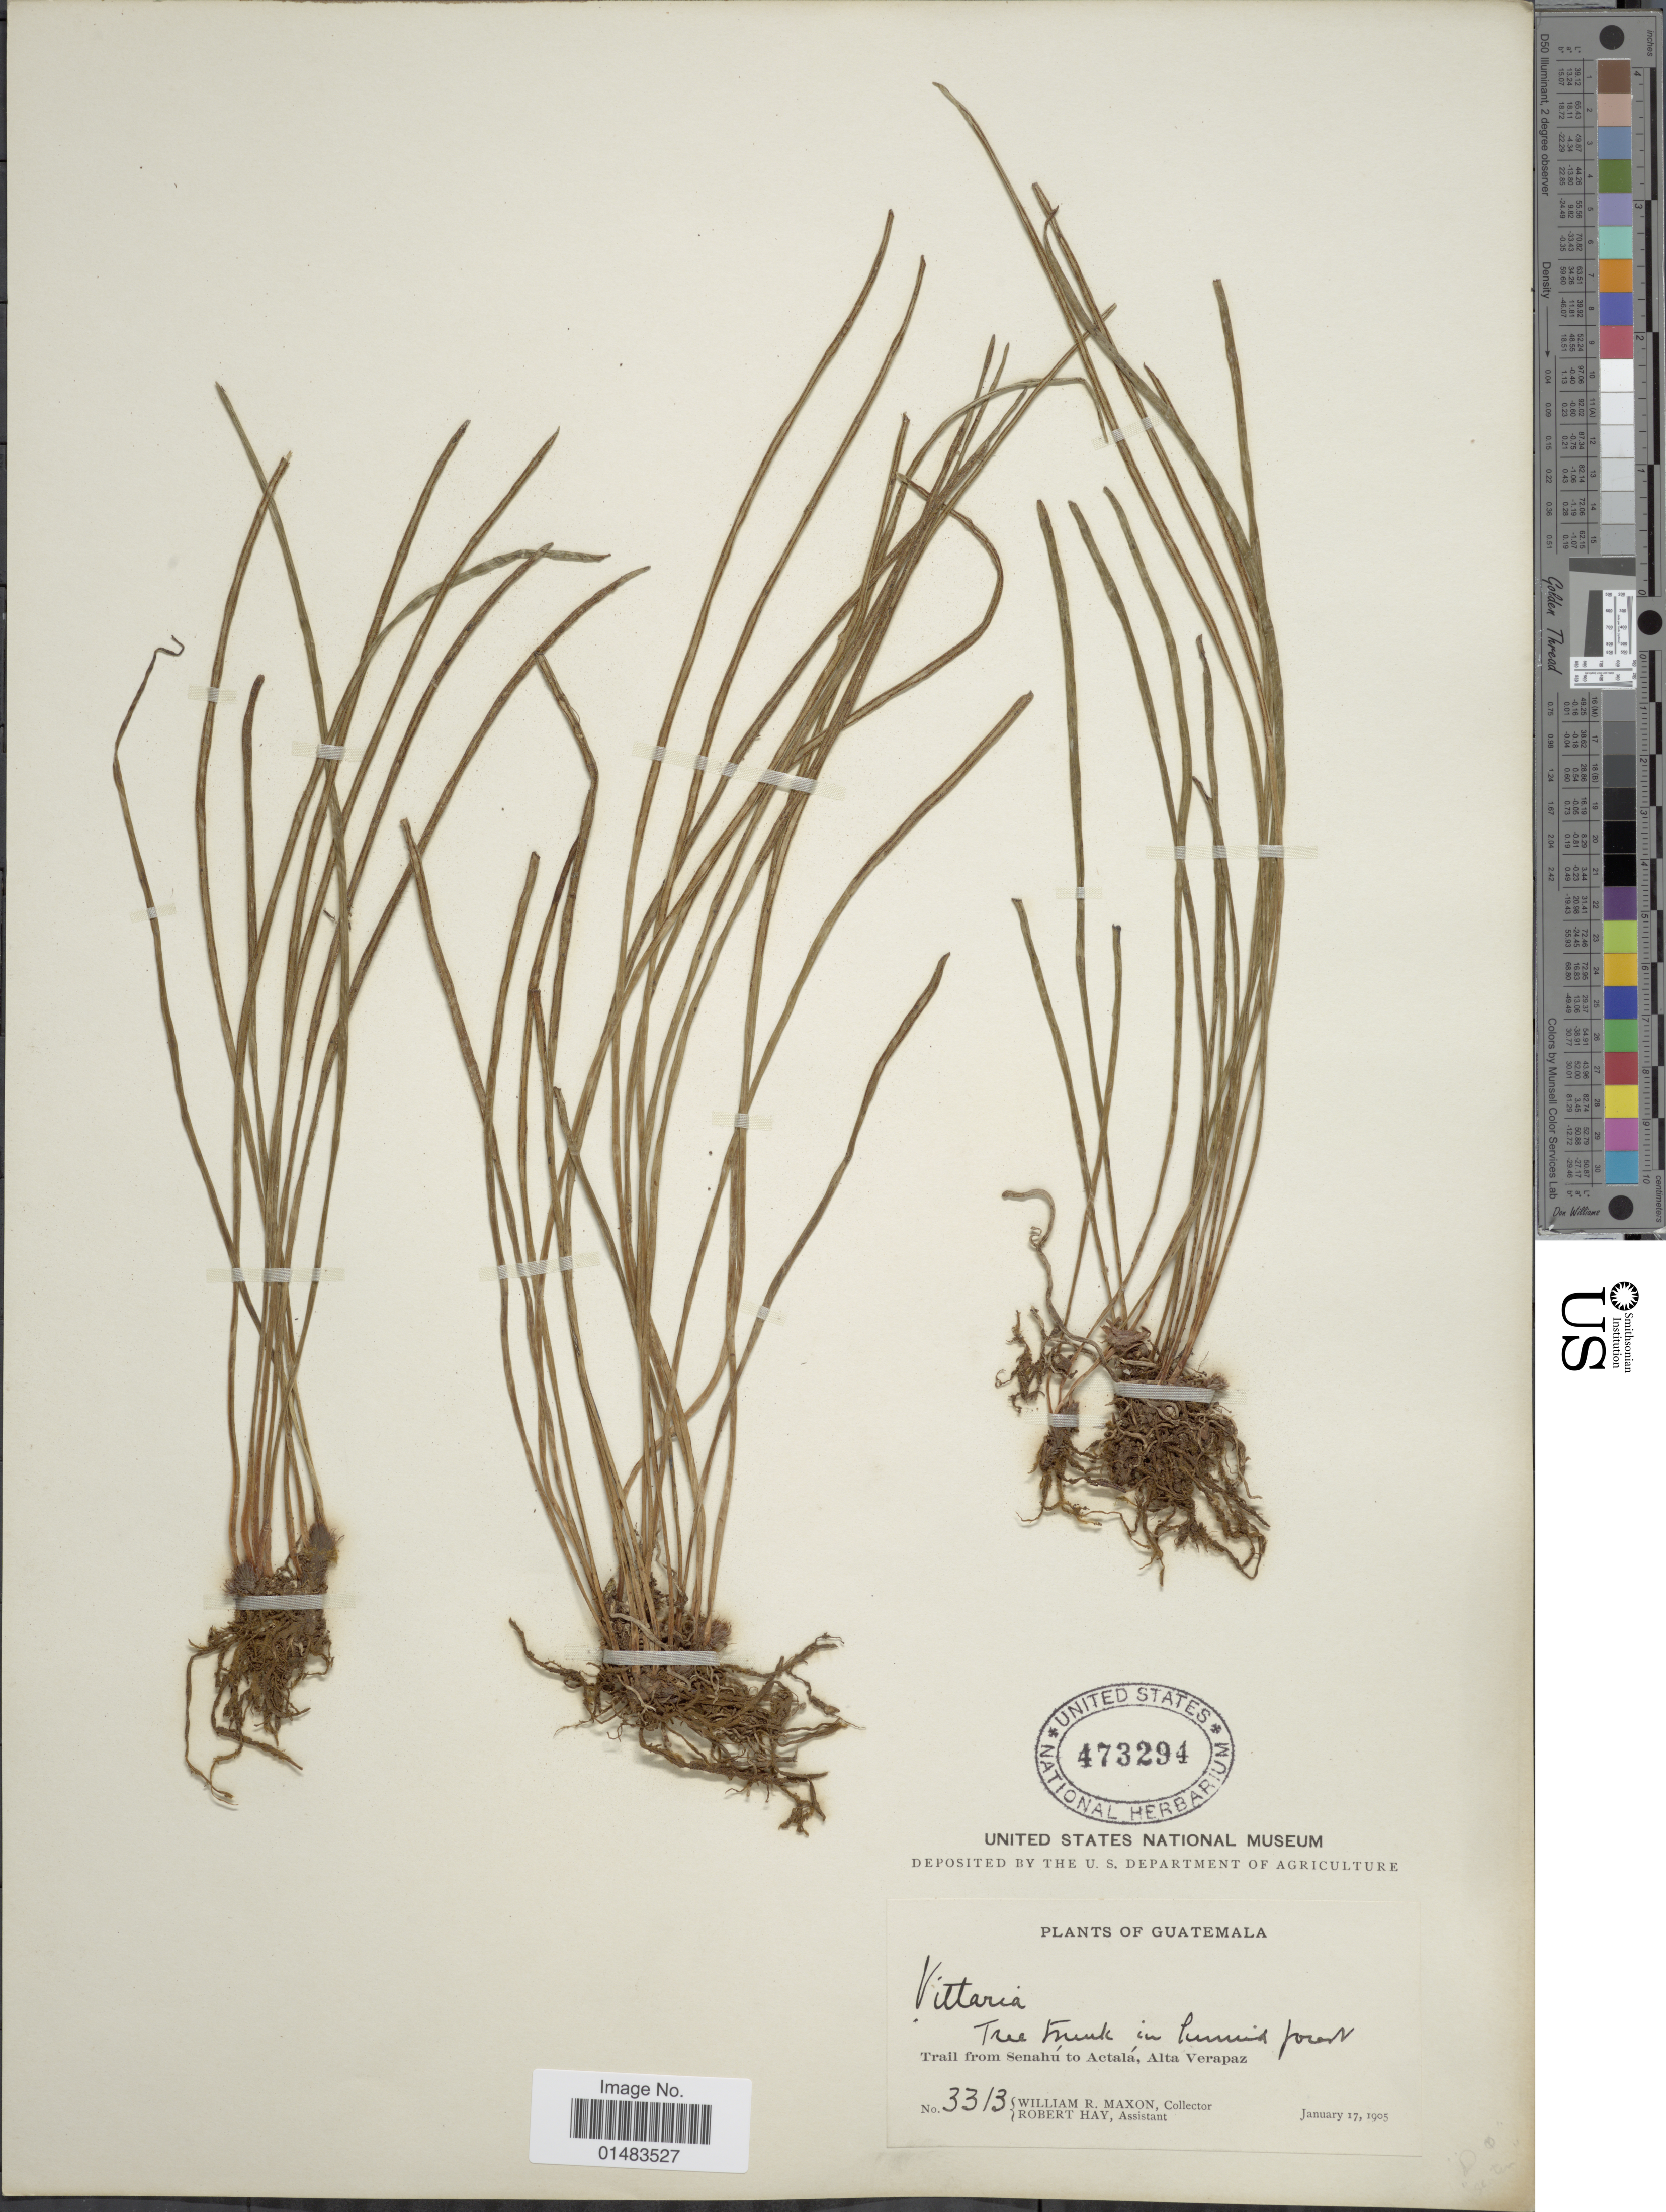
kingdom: Plantae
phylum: Tracheophyta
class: Polypodiopsida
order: Polypodiales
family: Pteridaceae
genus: Vittaria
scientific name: Vittaria graminifolia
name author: Kaulf.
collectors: W. R. Maxon & R. H. Hay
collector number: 3313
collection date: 1905-01-17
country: Guatemala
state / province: Alta Verapaz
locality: Guatemala, Trail from Senahu to Actala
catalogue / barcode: US 473294